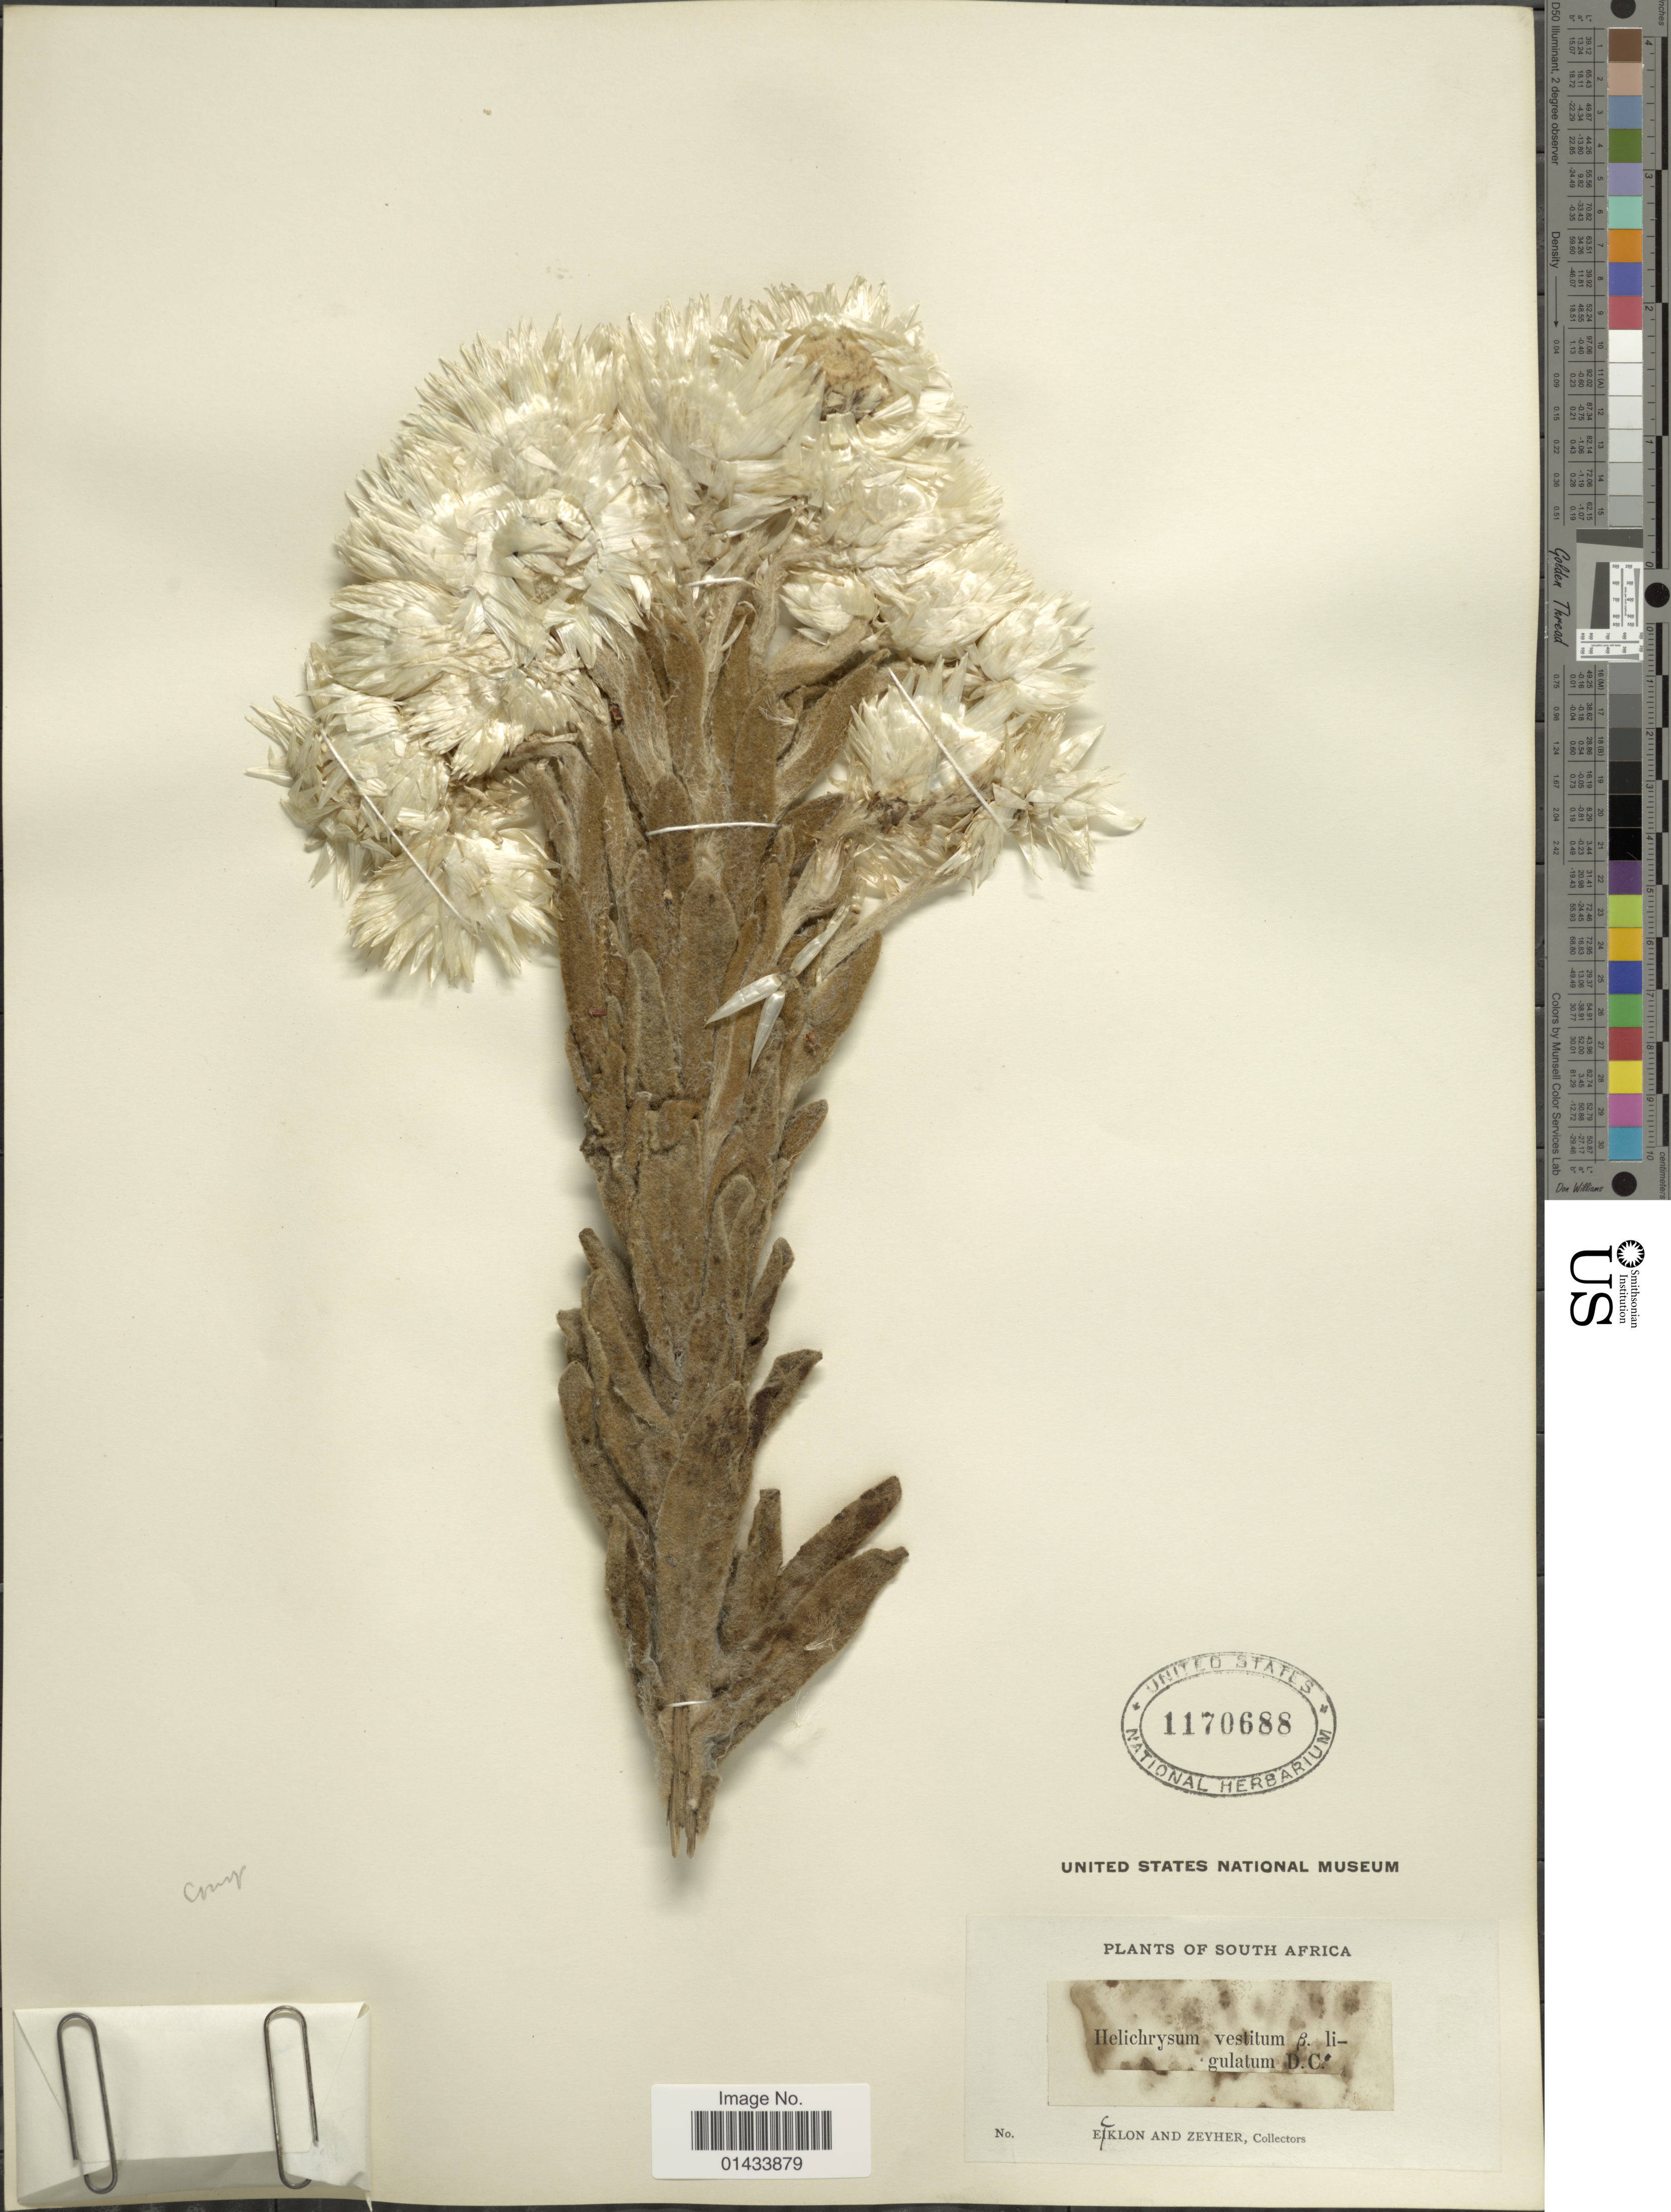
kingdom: Plantae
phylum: Tracheophyta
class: Magnoliopsida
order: Asterales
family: Asteraceae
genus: Helichrysum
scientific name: Helichrysum vestitum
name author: Willd.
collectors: -. Ecklon & -. Zeyher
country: South Africa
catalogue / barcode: US 1170688